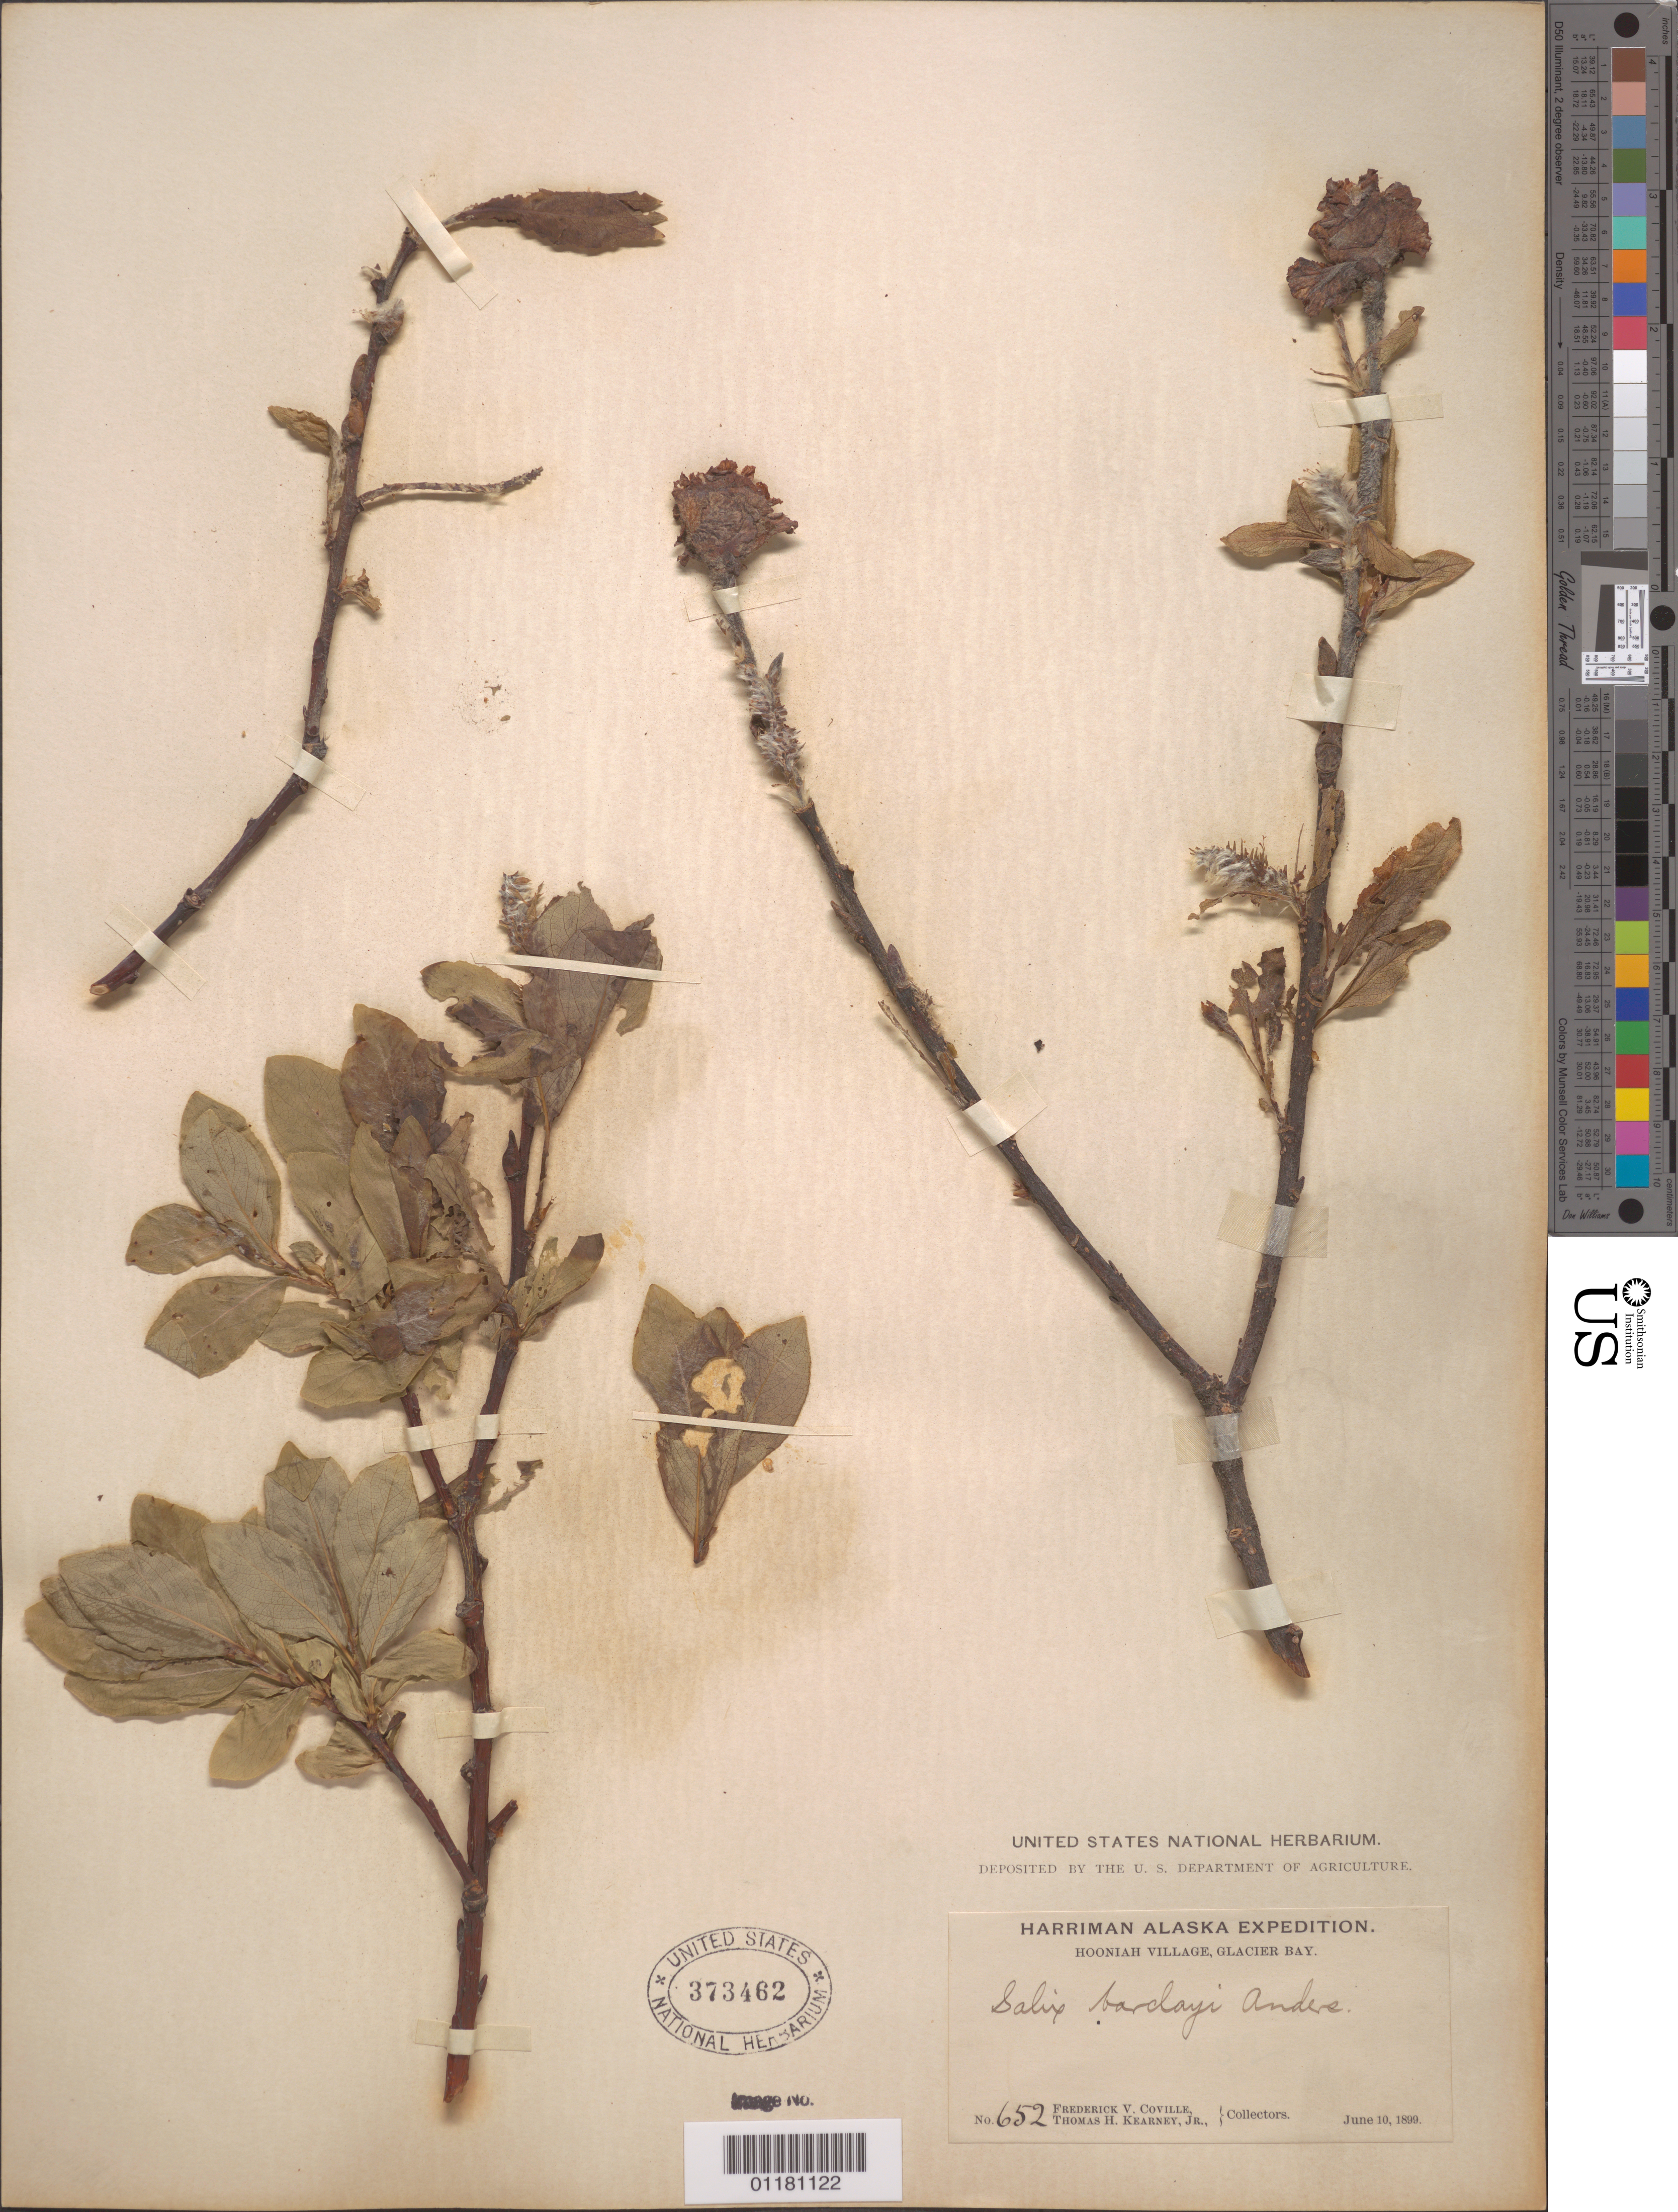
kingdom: Plantae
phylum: Tracheophyta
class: Magnoliopsida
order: Malpighiales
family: Salicaceae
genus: Salix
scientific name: Salix barclayi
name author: Andersson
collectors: F. V. Coville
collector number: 652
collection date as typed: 10 Jun 1899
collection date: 1899-06-10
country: United States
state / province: Alaska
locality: Hooniah Village, Glacier Bay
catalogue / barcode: US 373462